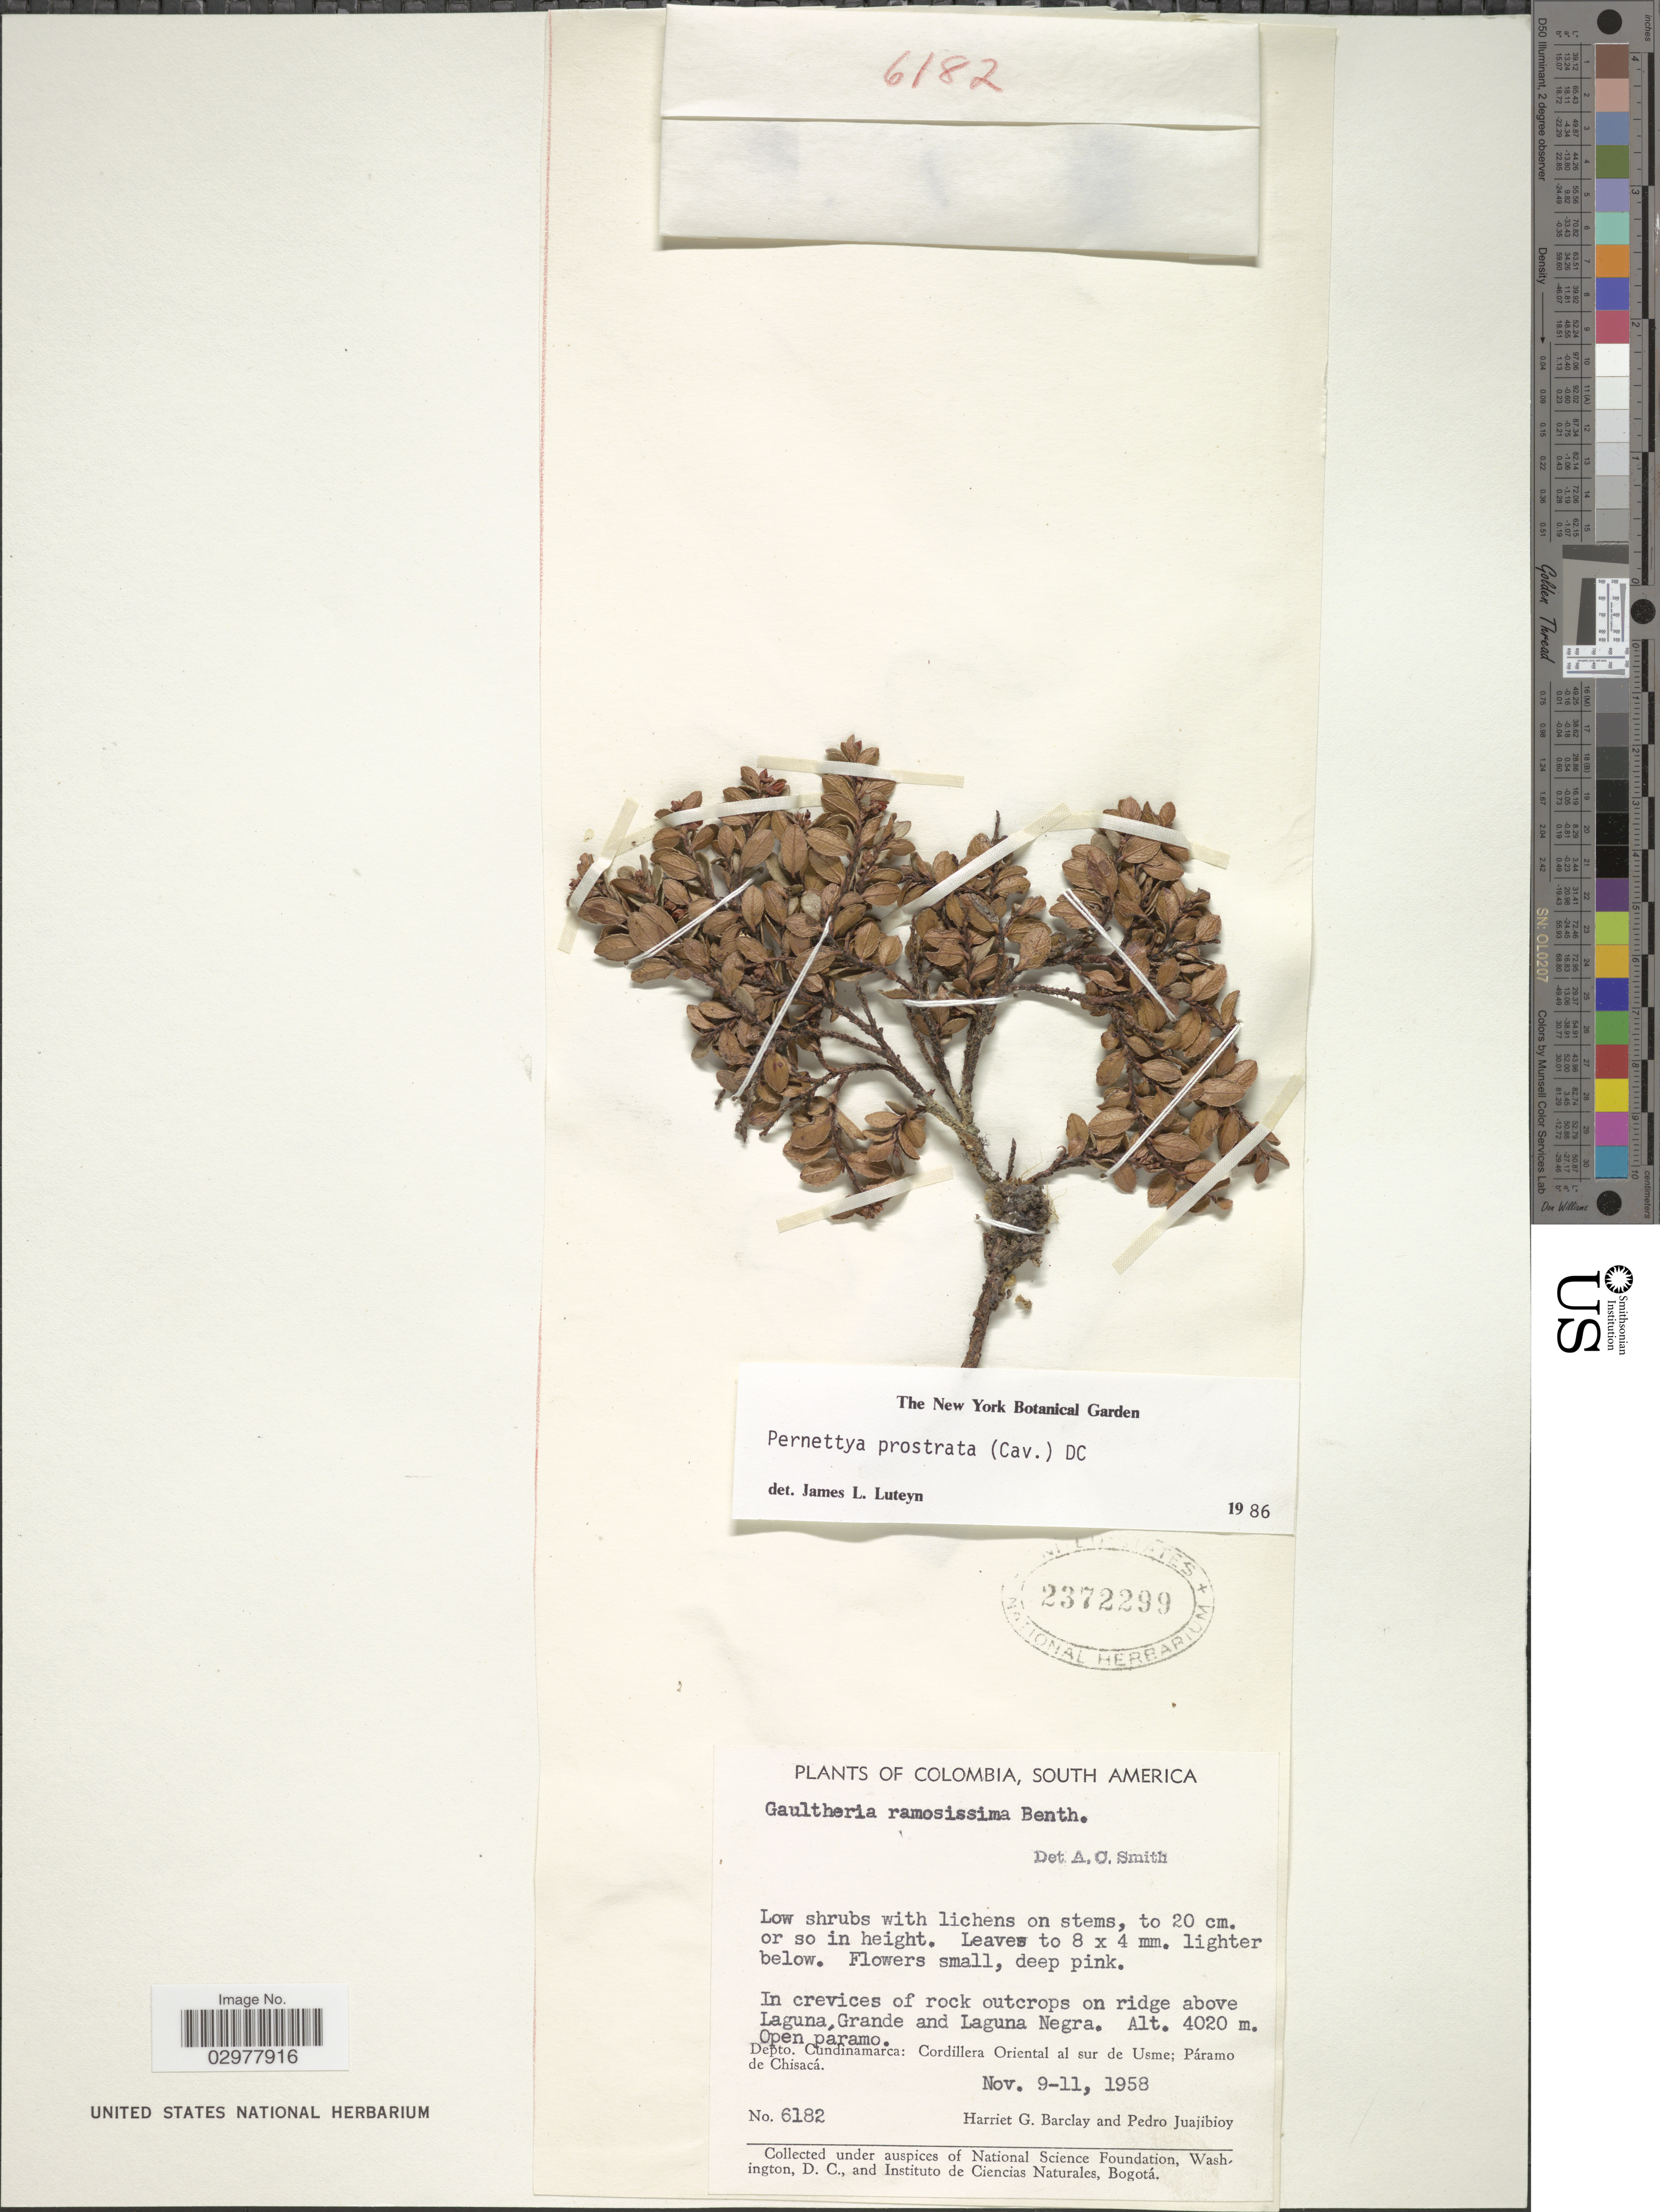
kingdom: Plantae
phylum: Tracheophyta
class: Magnoliopsida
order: Ericales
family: Ericaceae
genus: Pernettya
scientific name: Pernettya prostrata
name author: (Cav.) DC.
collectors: H. G. Barclay & P. Juajibioy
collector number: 6182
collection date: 1958-11-09/1958-11-11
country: Colombia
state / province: Cundinamarca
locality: In crevices of rock outcrops on ridge above Laguna Grande and Laguna Negra. Depto. Cundinamarca: Cordillera Oriental al sur de Usme; Páramo de Chisacá.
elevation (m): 4020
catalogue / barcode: US 2372299